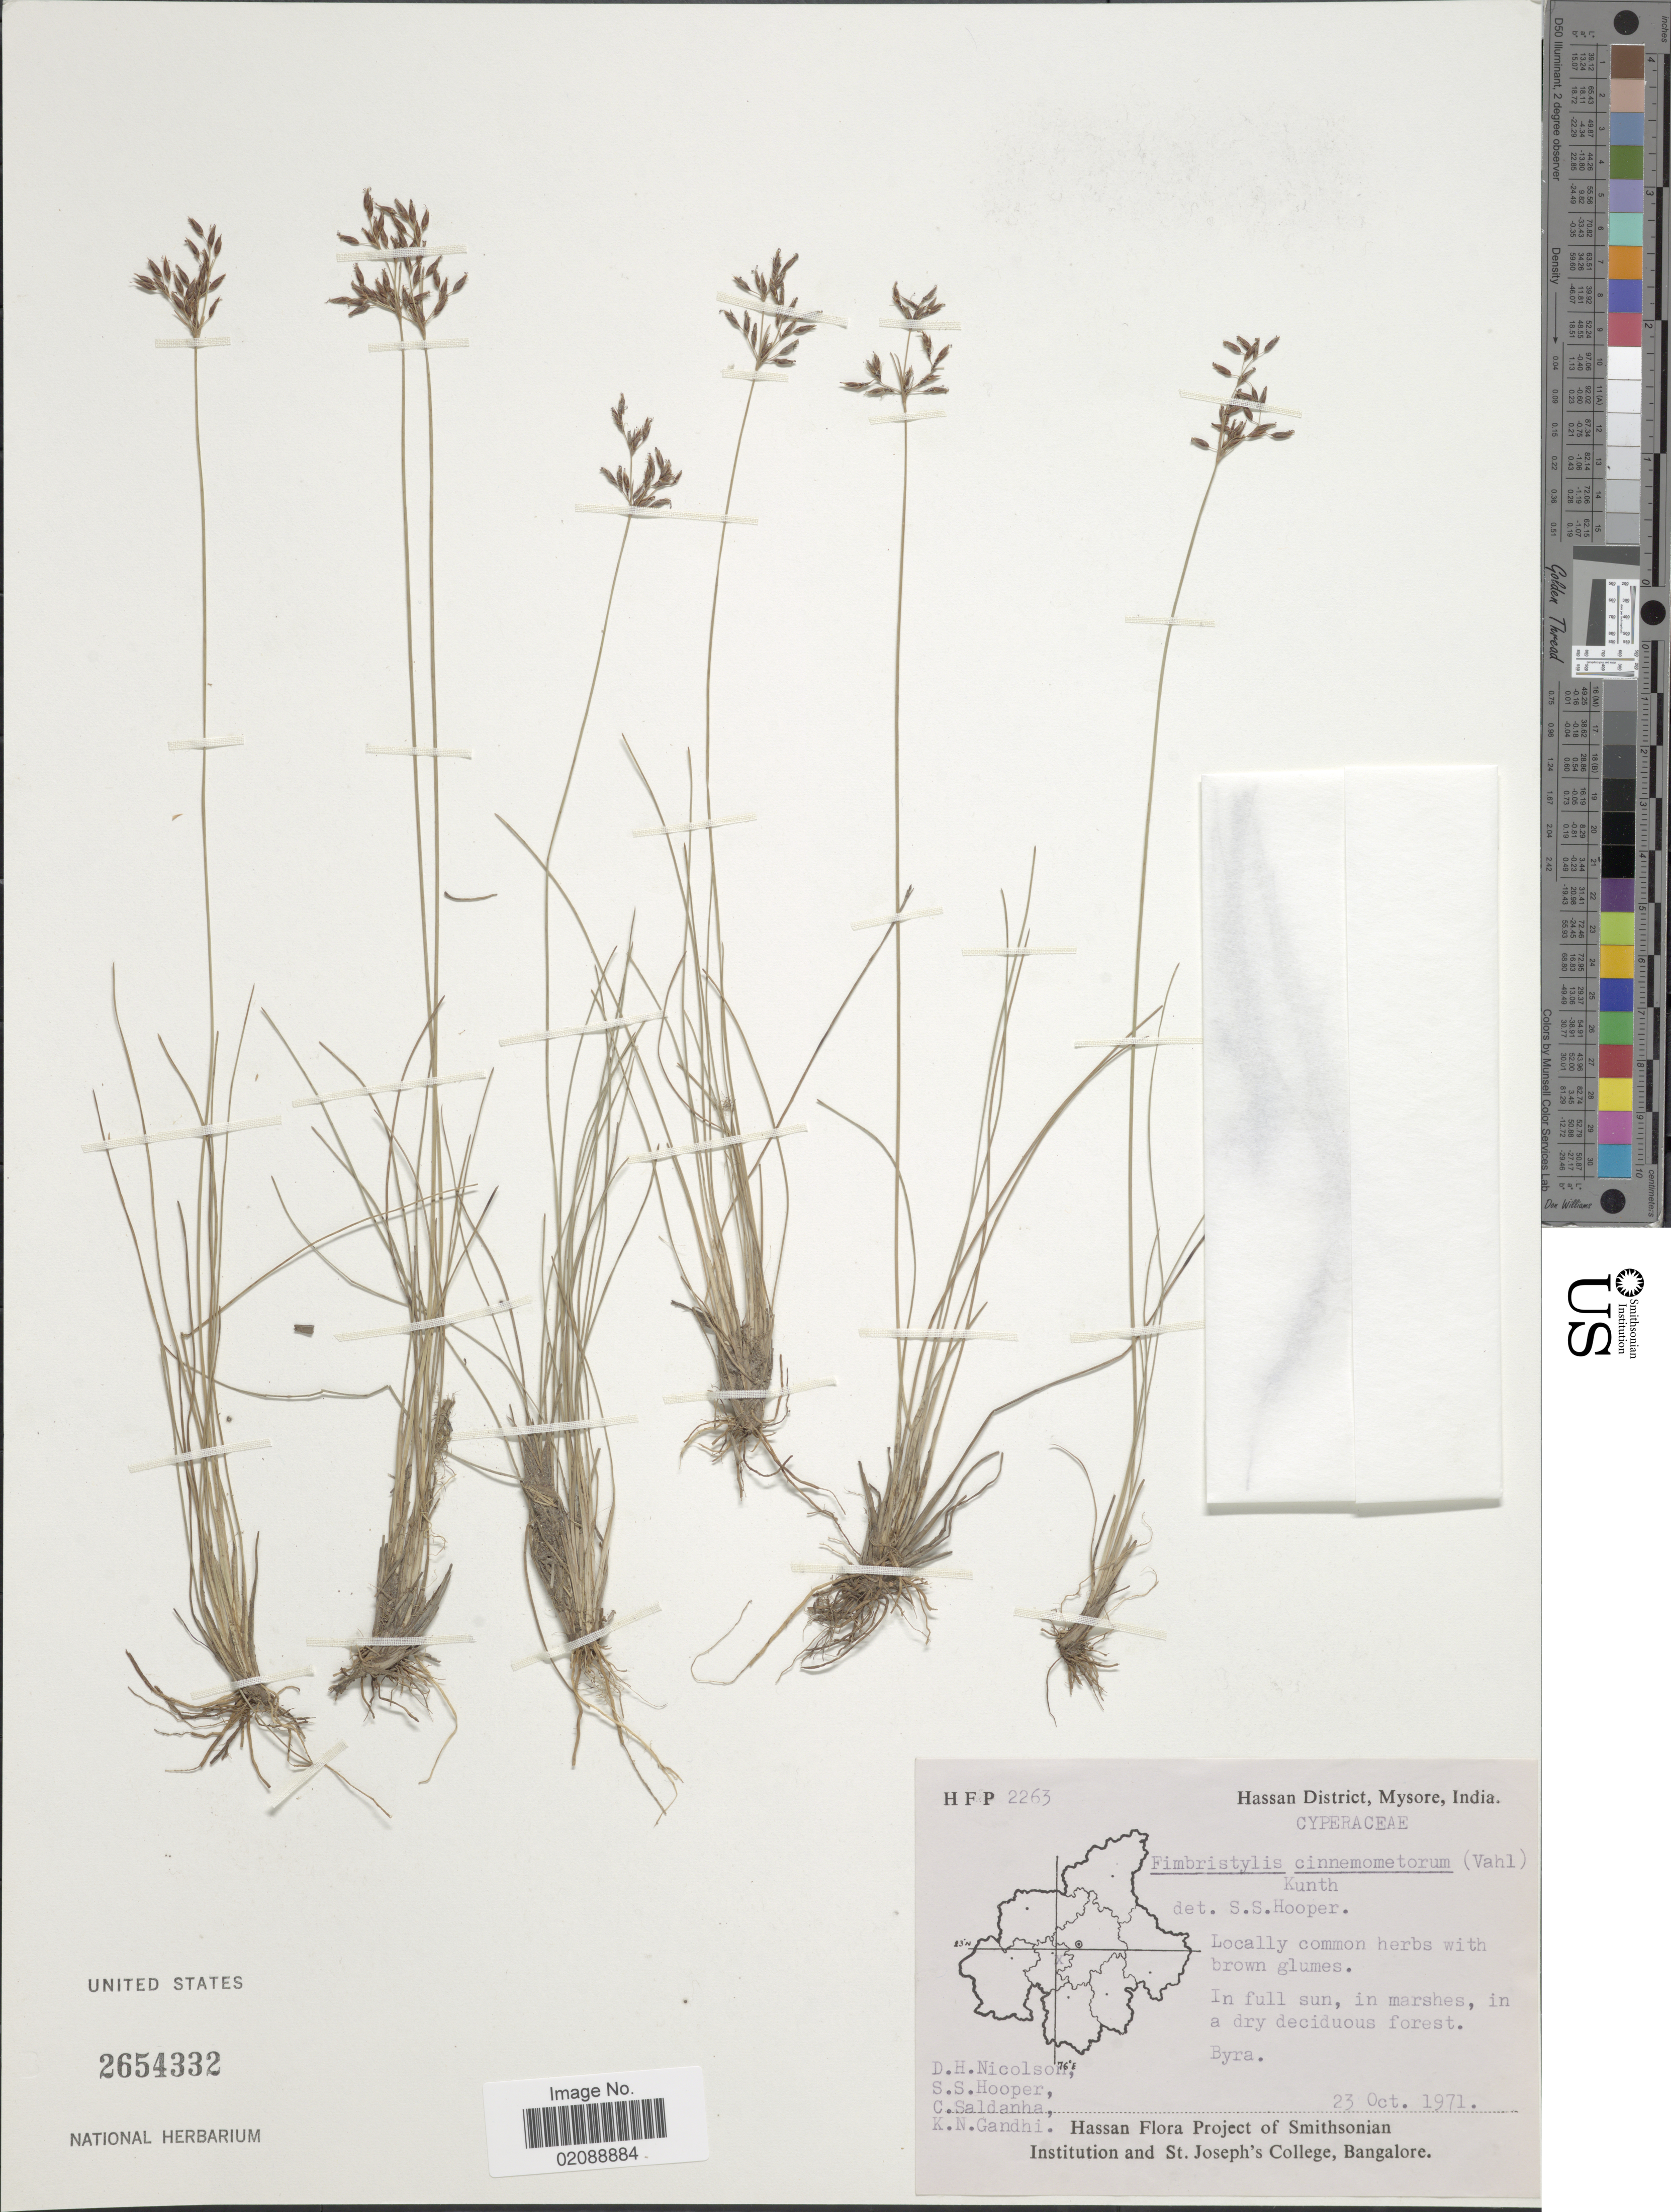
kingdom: Plantae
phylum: Tracheophyta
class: Liliopsida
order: Poales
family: Cyperaceae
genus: Fimbristylis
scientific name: Fimbristylis cinnamometorum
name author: (Vahl) Kunth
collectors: D. H. Nicolson, S. S. Hooper, C. Saldanha & K. N. Gandhi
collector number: HFP 2263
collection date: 1971-10-23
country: India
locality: Hassan District, Mysore, Byra.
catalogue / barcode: US 2654332